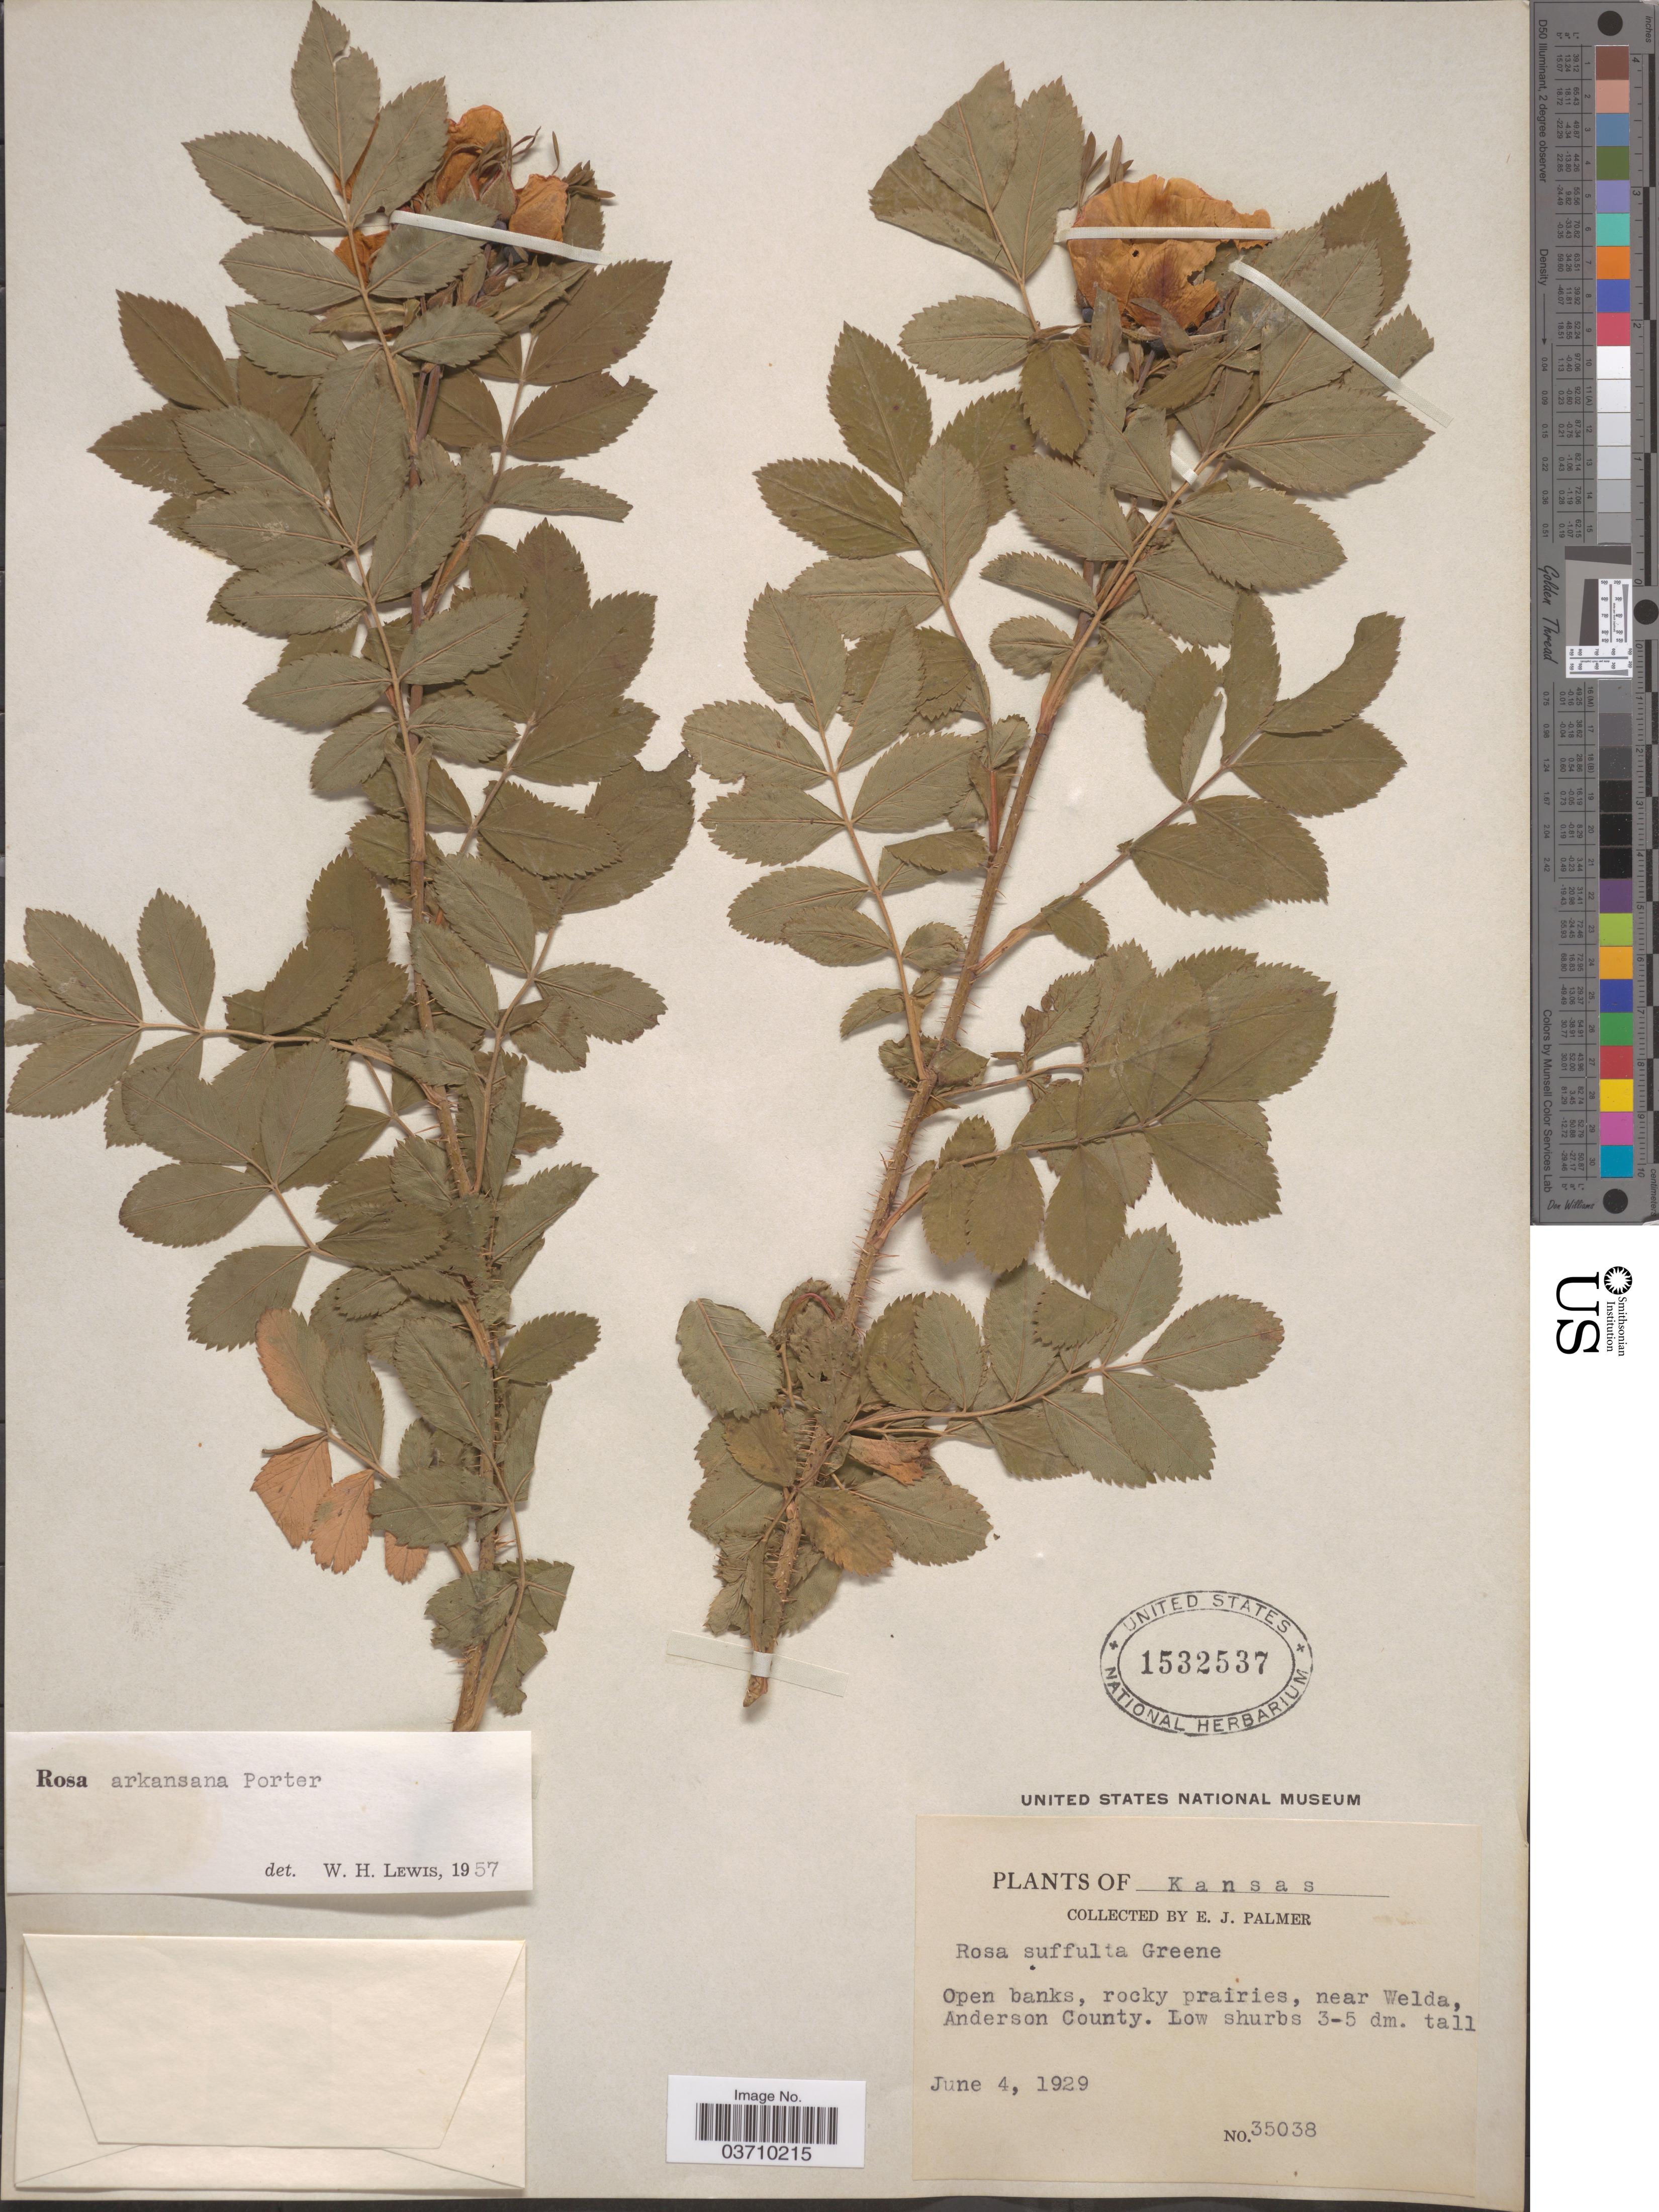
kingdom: Plantae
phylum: Tracheophyta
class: Magnoliopsida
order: Rosales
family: Rosaceae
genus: Rosa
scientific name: Rosa arkansana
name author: Porter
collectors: E. J. Palmer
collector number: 35038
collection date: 1929-06-04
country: United States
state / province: Kansas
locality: Near Welda, Anderson County.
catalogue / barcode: US 1532537